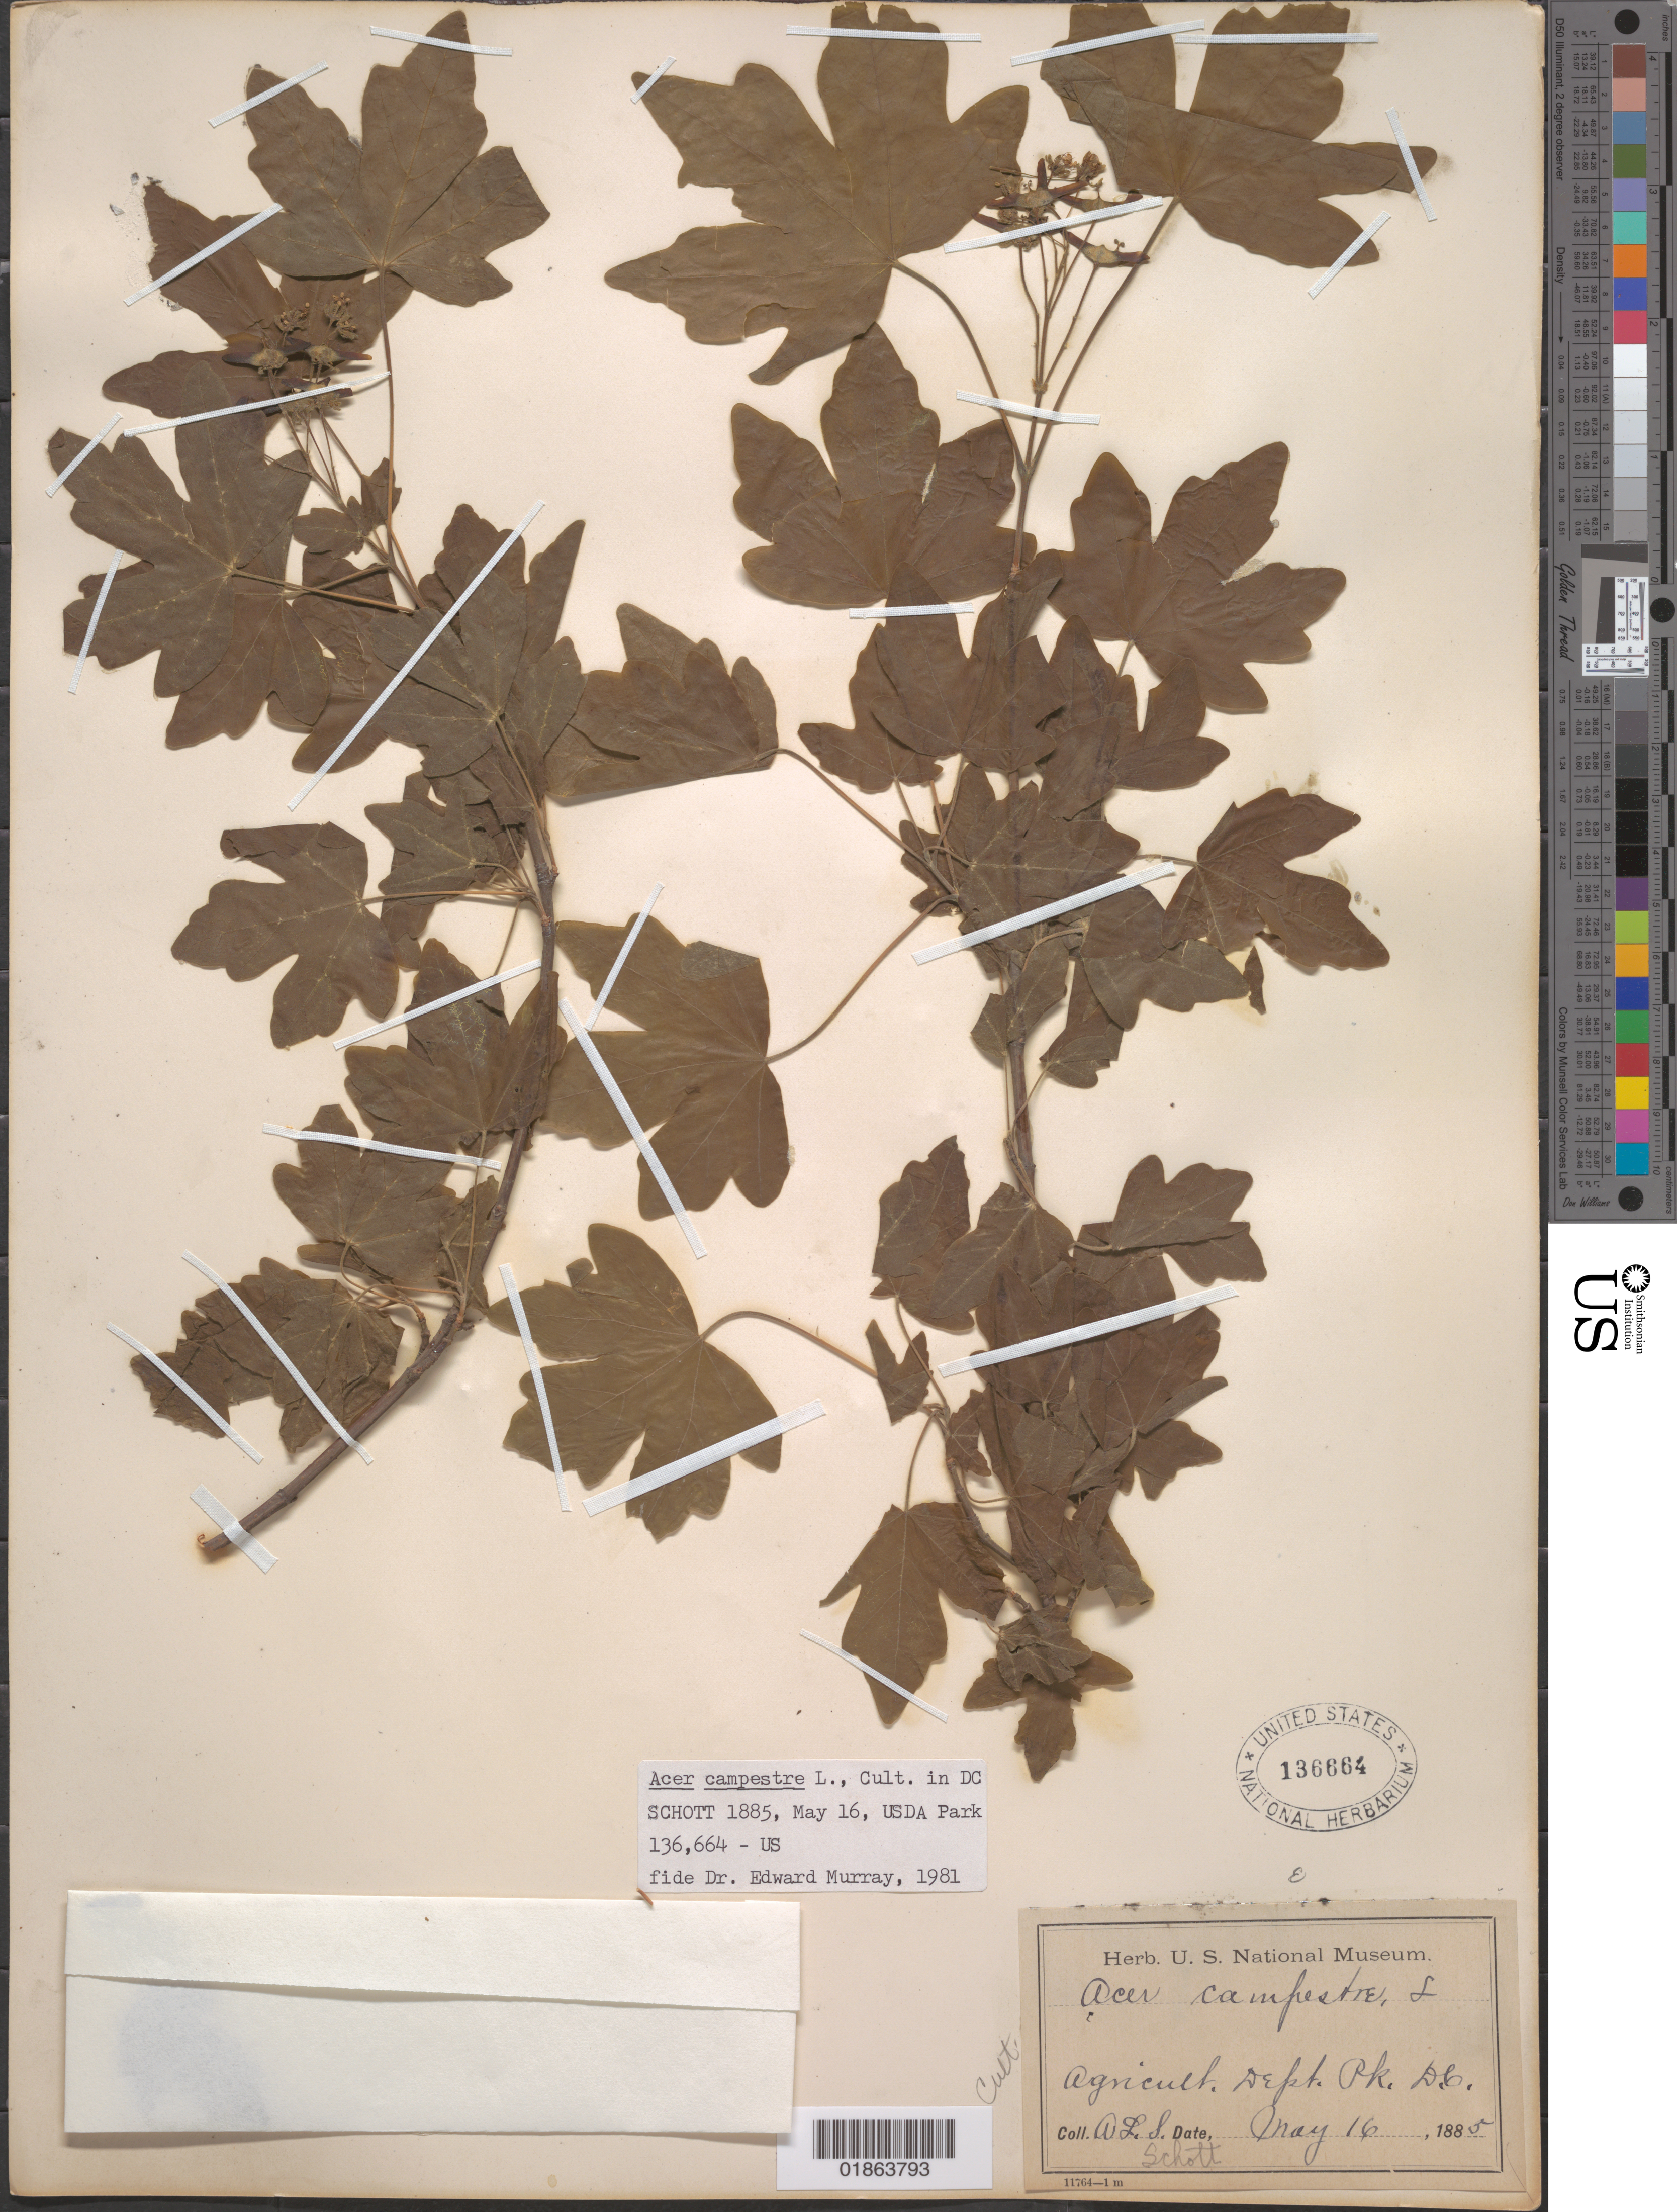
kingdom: Plantae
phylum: Tracheophyta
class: Magnoliopsida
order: Sapindales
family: Sapindaceae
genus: Acer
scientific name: Acer campestre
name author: L.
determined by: Murray, Edward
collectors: A. L. Schott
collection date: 1885-05-16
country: United States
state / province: District of Columbia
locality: Agric. Dept. Park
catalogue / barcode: US 136664